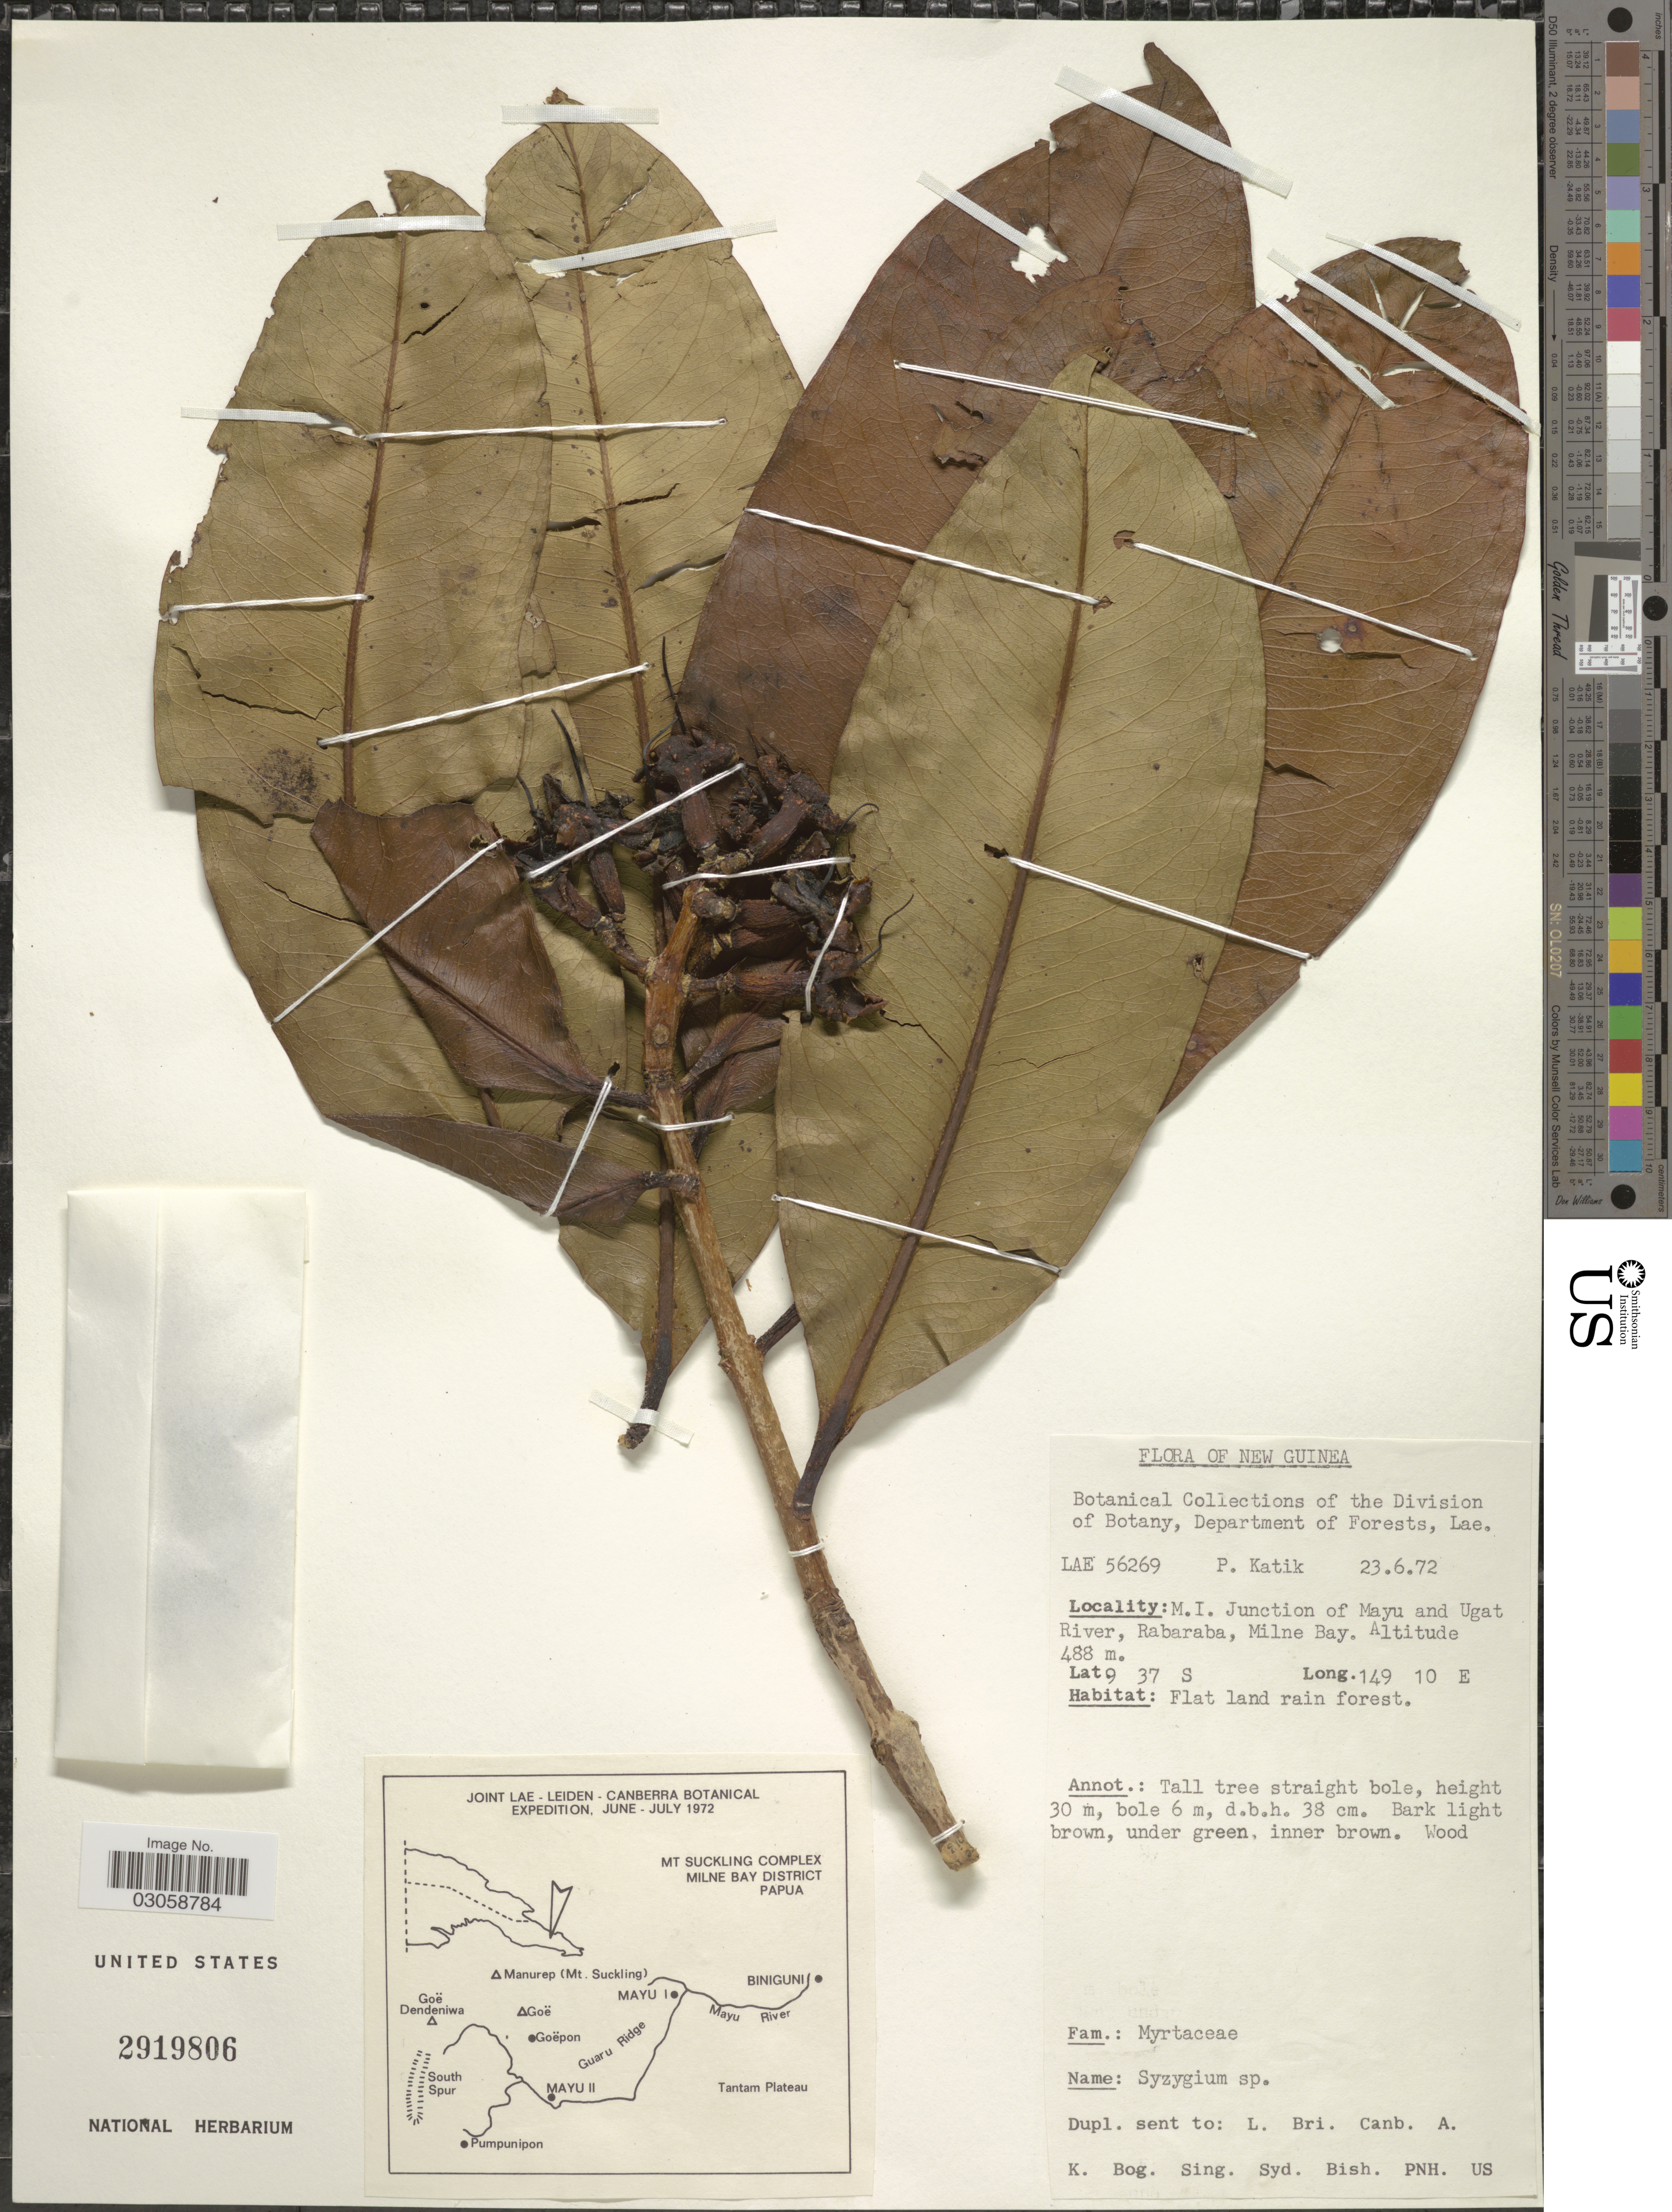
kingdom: Plantae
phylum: Tracheophyta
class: Magnoliopsida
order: Myrtales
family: Myrtaceae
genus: Syzygium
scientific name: Syzygium sp.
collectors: P. Katik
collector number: LAE 56269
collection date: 1972-06-23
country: Papua New Guinea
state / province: Milne Bay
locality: New Guinea, M.I. Junction of Mayu and Ugat River, Rabaraba, Milne Bay.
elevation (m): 488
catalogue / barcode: US 2919806